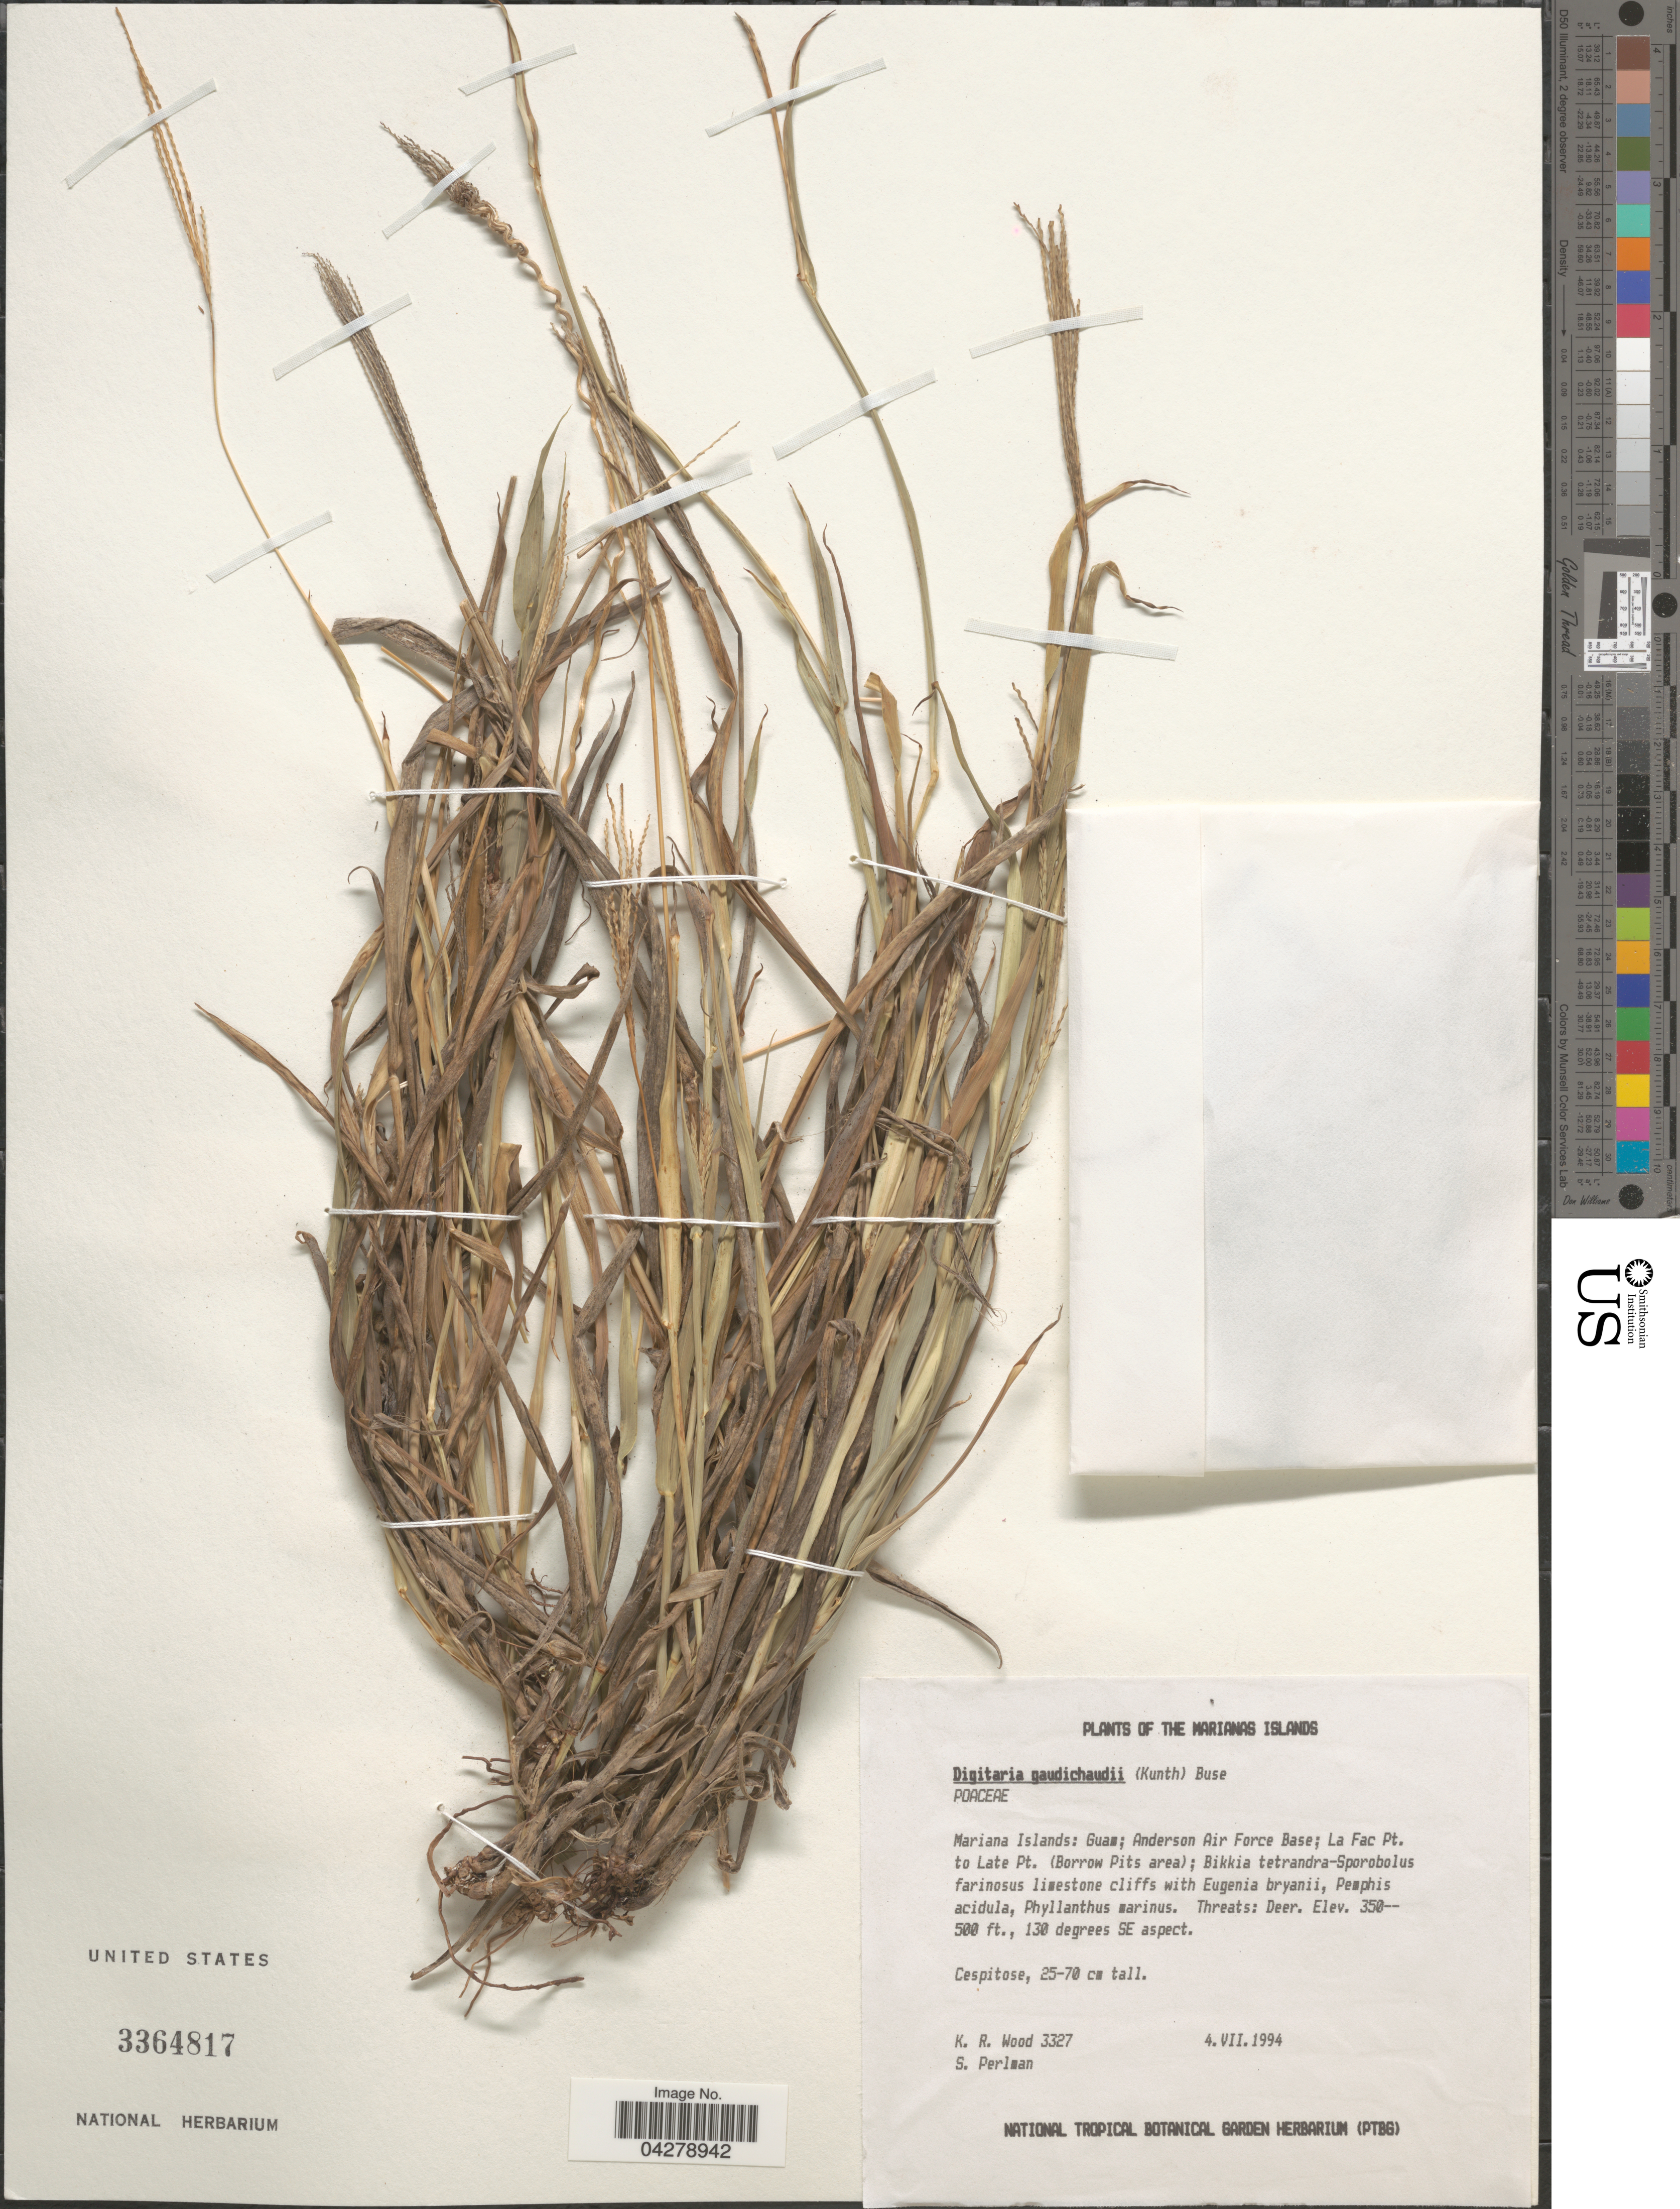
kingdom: Plantae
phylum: Tracheophyta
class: Liliopsida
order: Poales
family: Poaceae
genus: Digitaria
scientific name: Digitaria gaudichaudii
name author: (Kunth) Ham.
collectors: K. R. Wood & S. Perlman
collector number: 3327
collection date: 1994-07-04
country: Guam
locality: Marianas Islands: Andersen Air Force Base; La Fac Pt. to Late Pt. (Borrow Pits area). 130 degrees SE aspect.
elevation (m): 107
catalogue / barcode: US 3364817